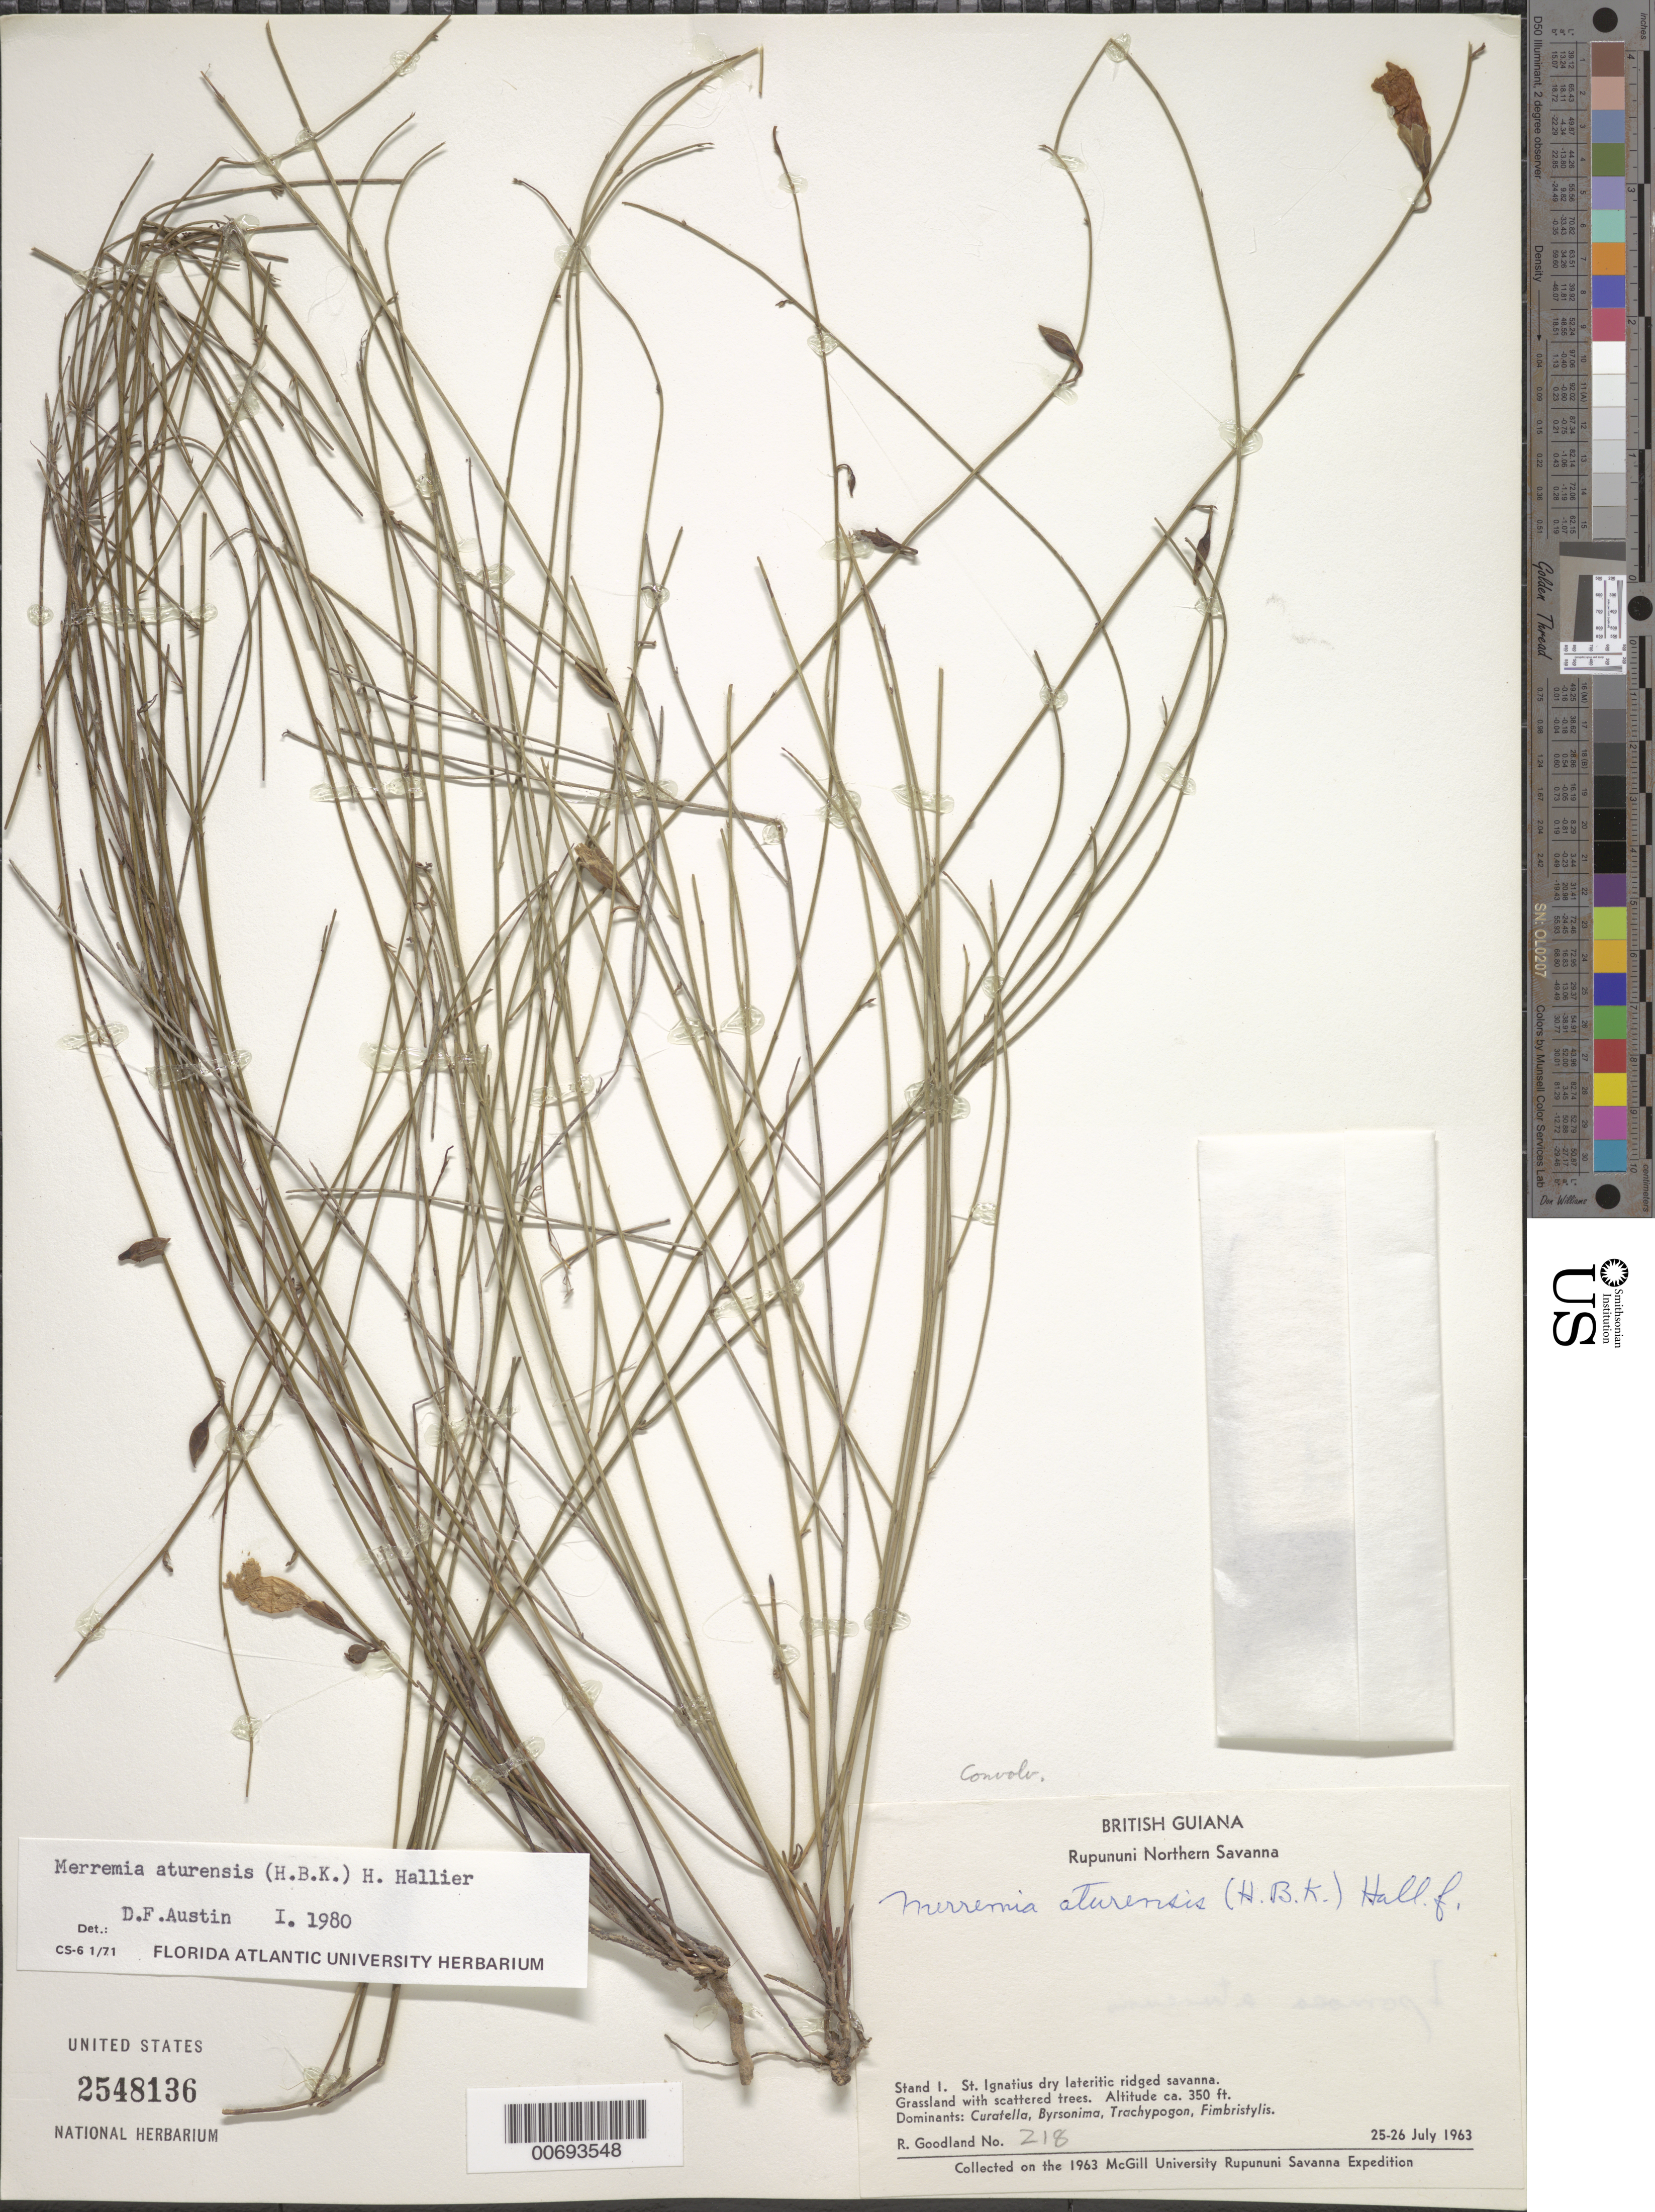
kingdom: Plantae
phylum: Tracheophyta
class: Magnoliopsida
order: Solanales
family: Convolvulaceae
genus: Distimake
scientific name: Distimake aturensis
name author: (Kunth) A. R. Simões & Staples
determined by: Strong, Mark T., (BOT), Smithsonian Institution - National Museum of Natural History (UNITED STATES)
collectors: R. Goodland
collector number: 218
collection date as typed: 25-Jul-63 to 26-Jul-63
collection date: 1963-07-25/1963-07-26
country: Guyana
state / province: U. Takutu-U. Essequibo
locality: Rupununi Northern Savanna, St. Ignatius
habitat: Dry lateritic ridged savanna. Grassland with scattered trees. Dominants: Curatella, Byrsonima, Trachypogon, Fimbristylis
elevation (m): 107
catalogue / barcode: US 2548136